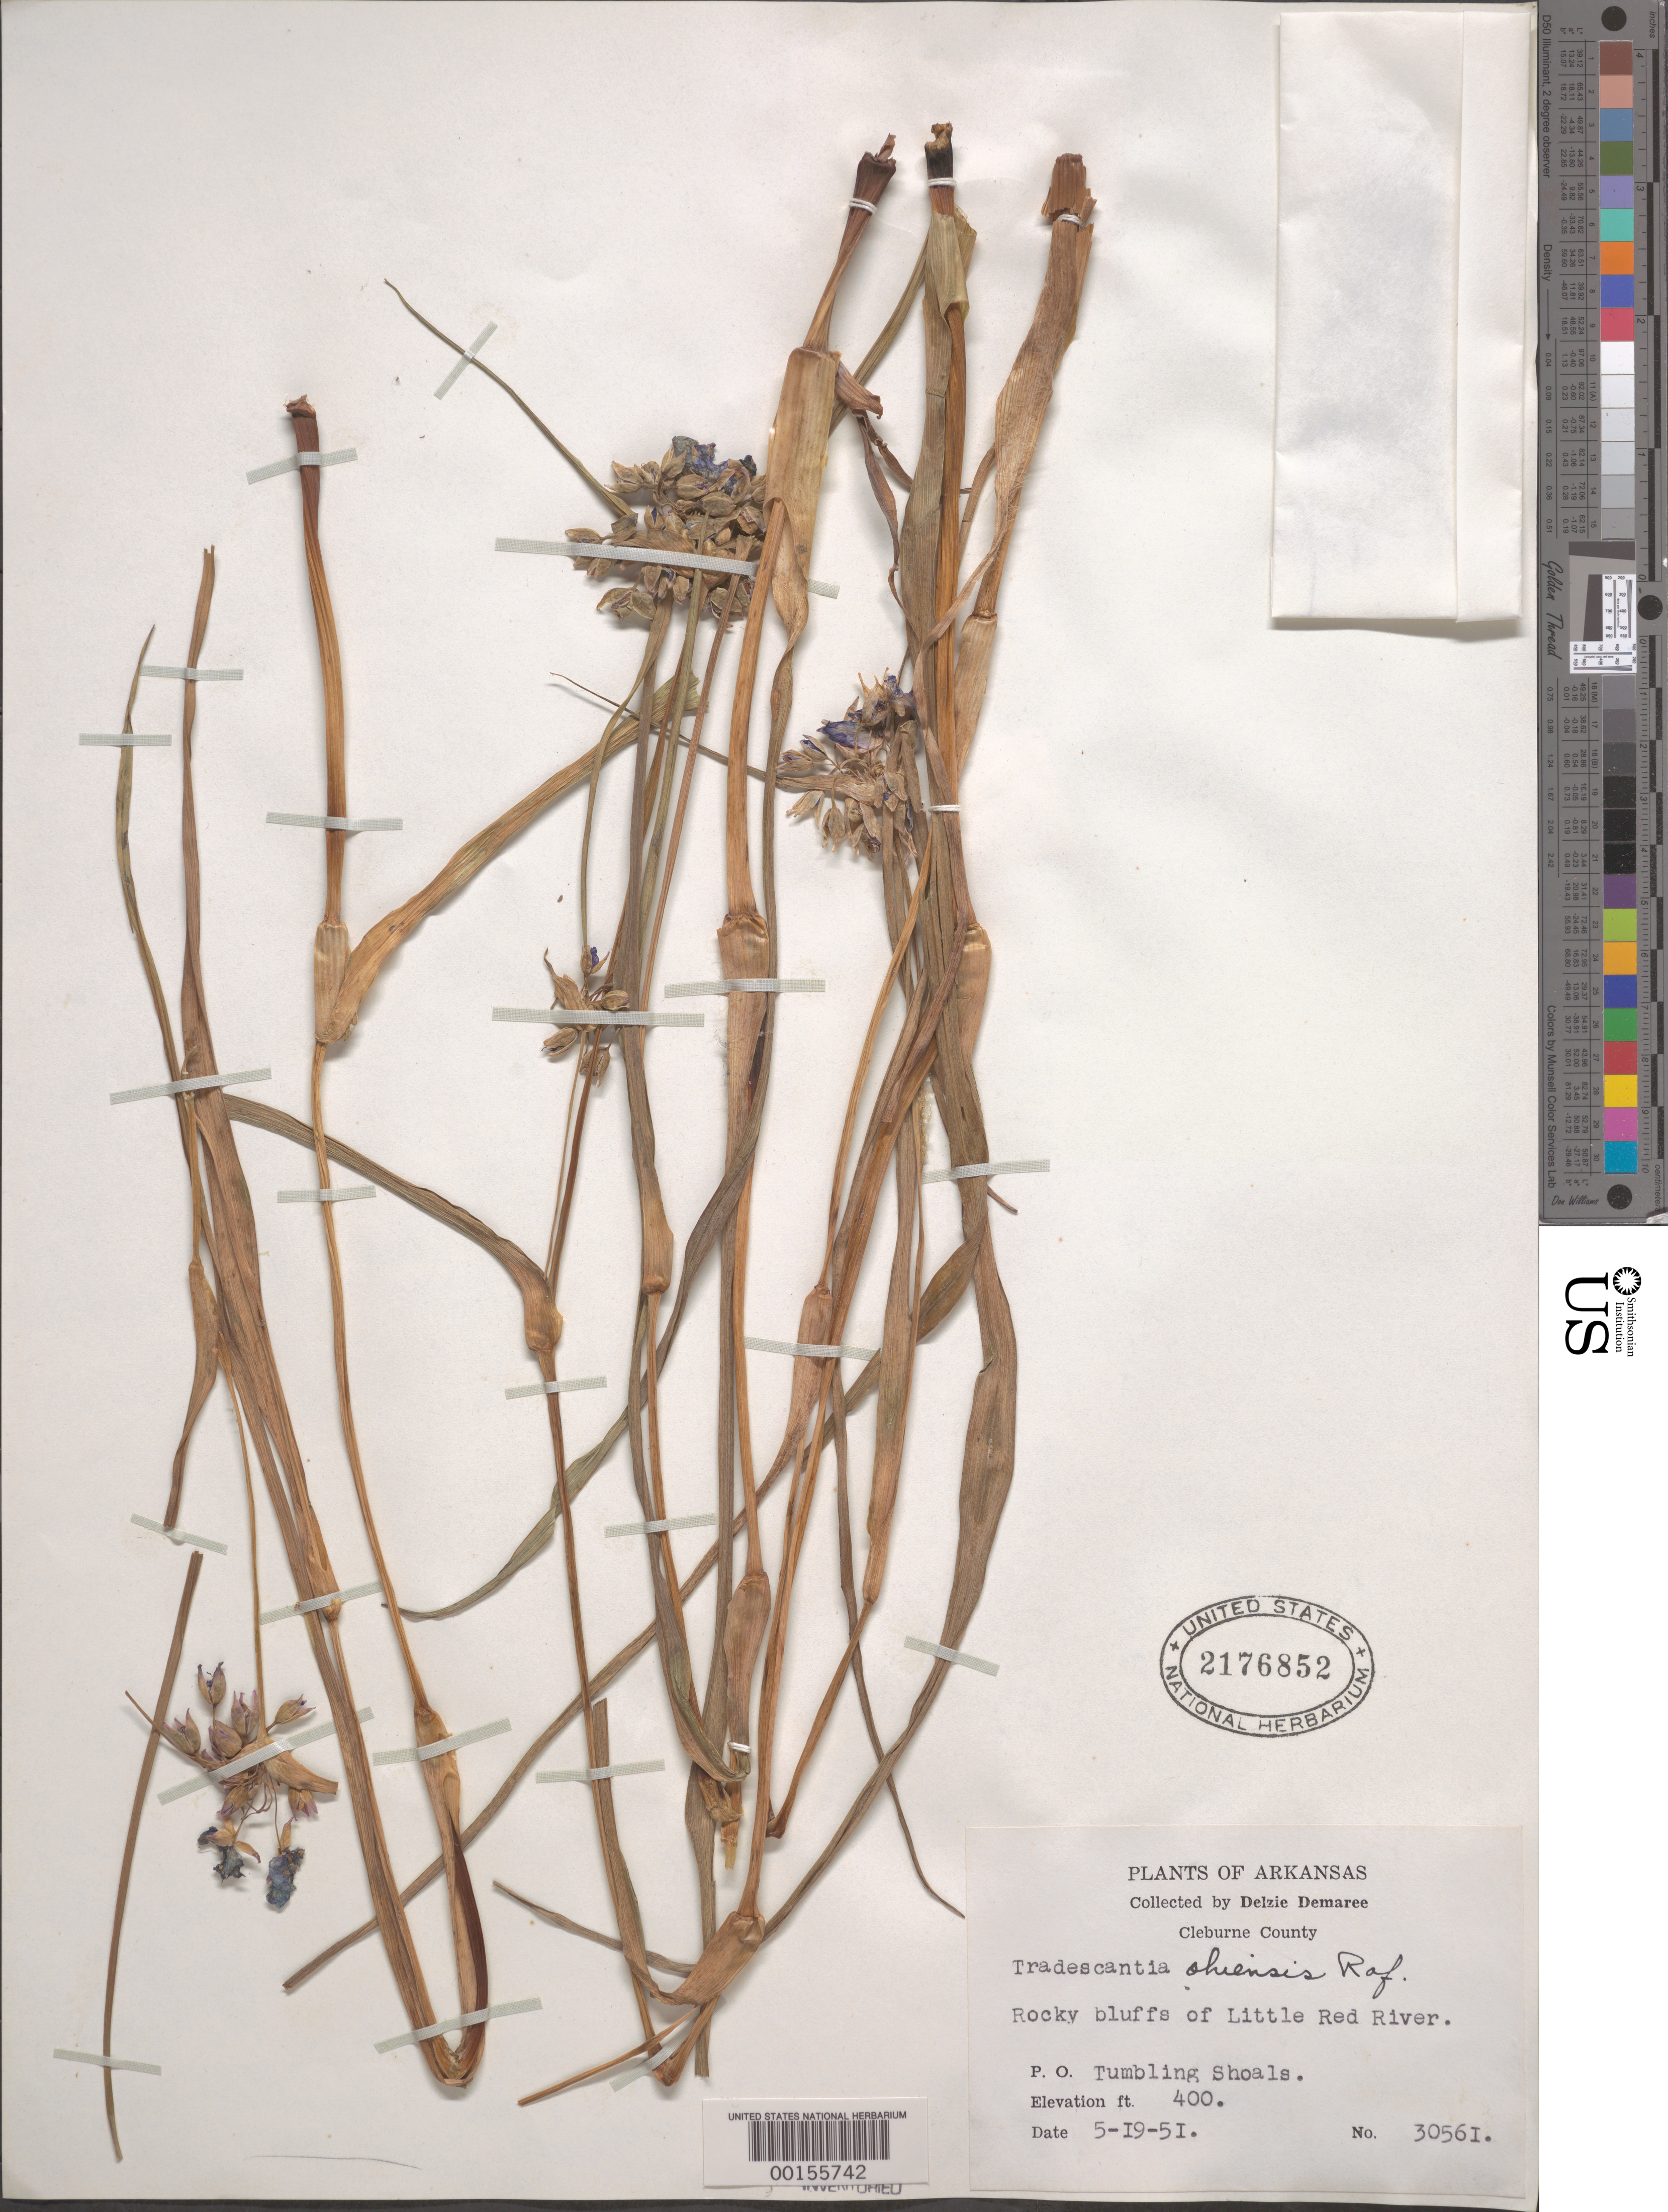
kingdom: Plantae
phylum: Tracheophyta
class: Liliopsida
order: Commelinales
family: Commelinaceae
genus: Tradescantia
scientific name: Tradescantia ohiensis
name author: Raf.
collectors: D. Demaree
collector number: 30561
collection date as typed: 19 May 1951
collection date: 1951-05-19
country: United States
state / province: Arkansas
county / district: Cleburne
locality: Tumbling shoals, little red river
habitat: Rocky bluffs, riverbanks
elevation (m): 122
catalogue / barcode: US 2176852